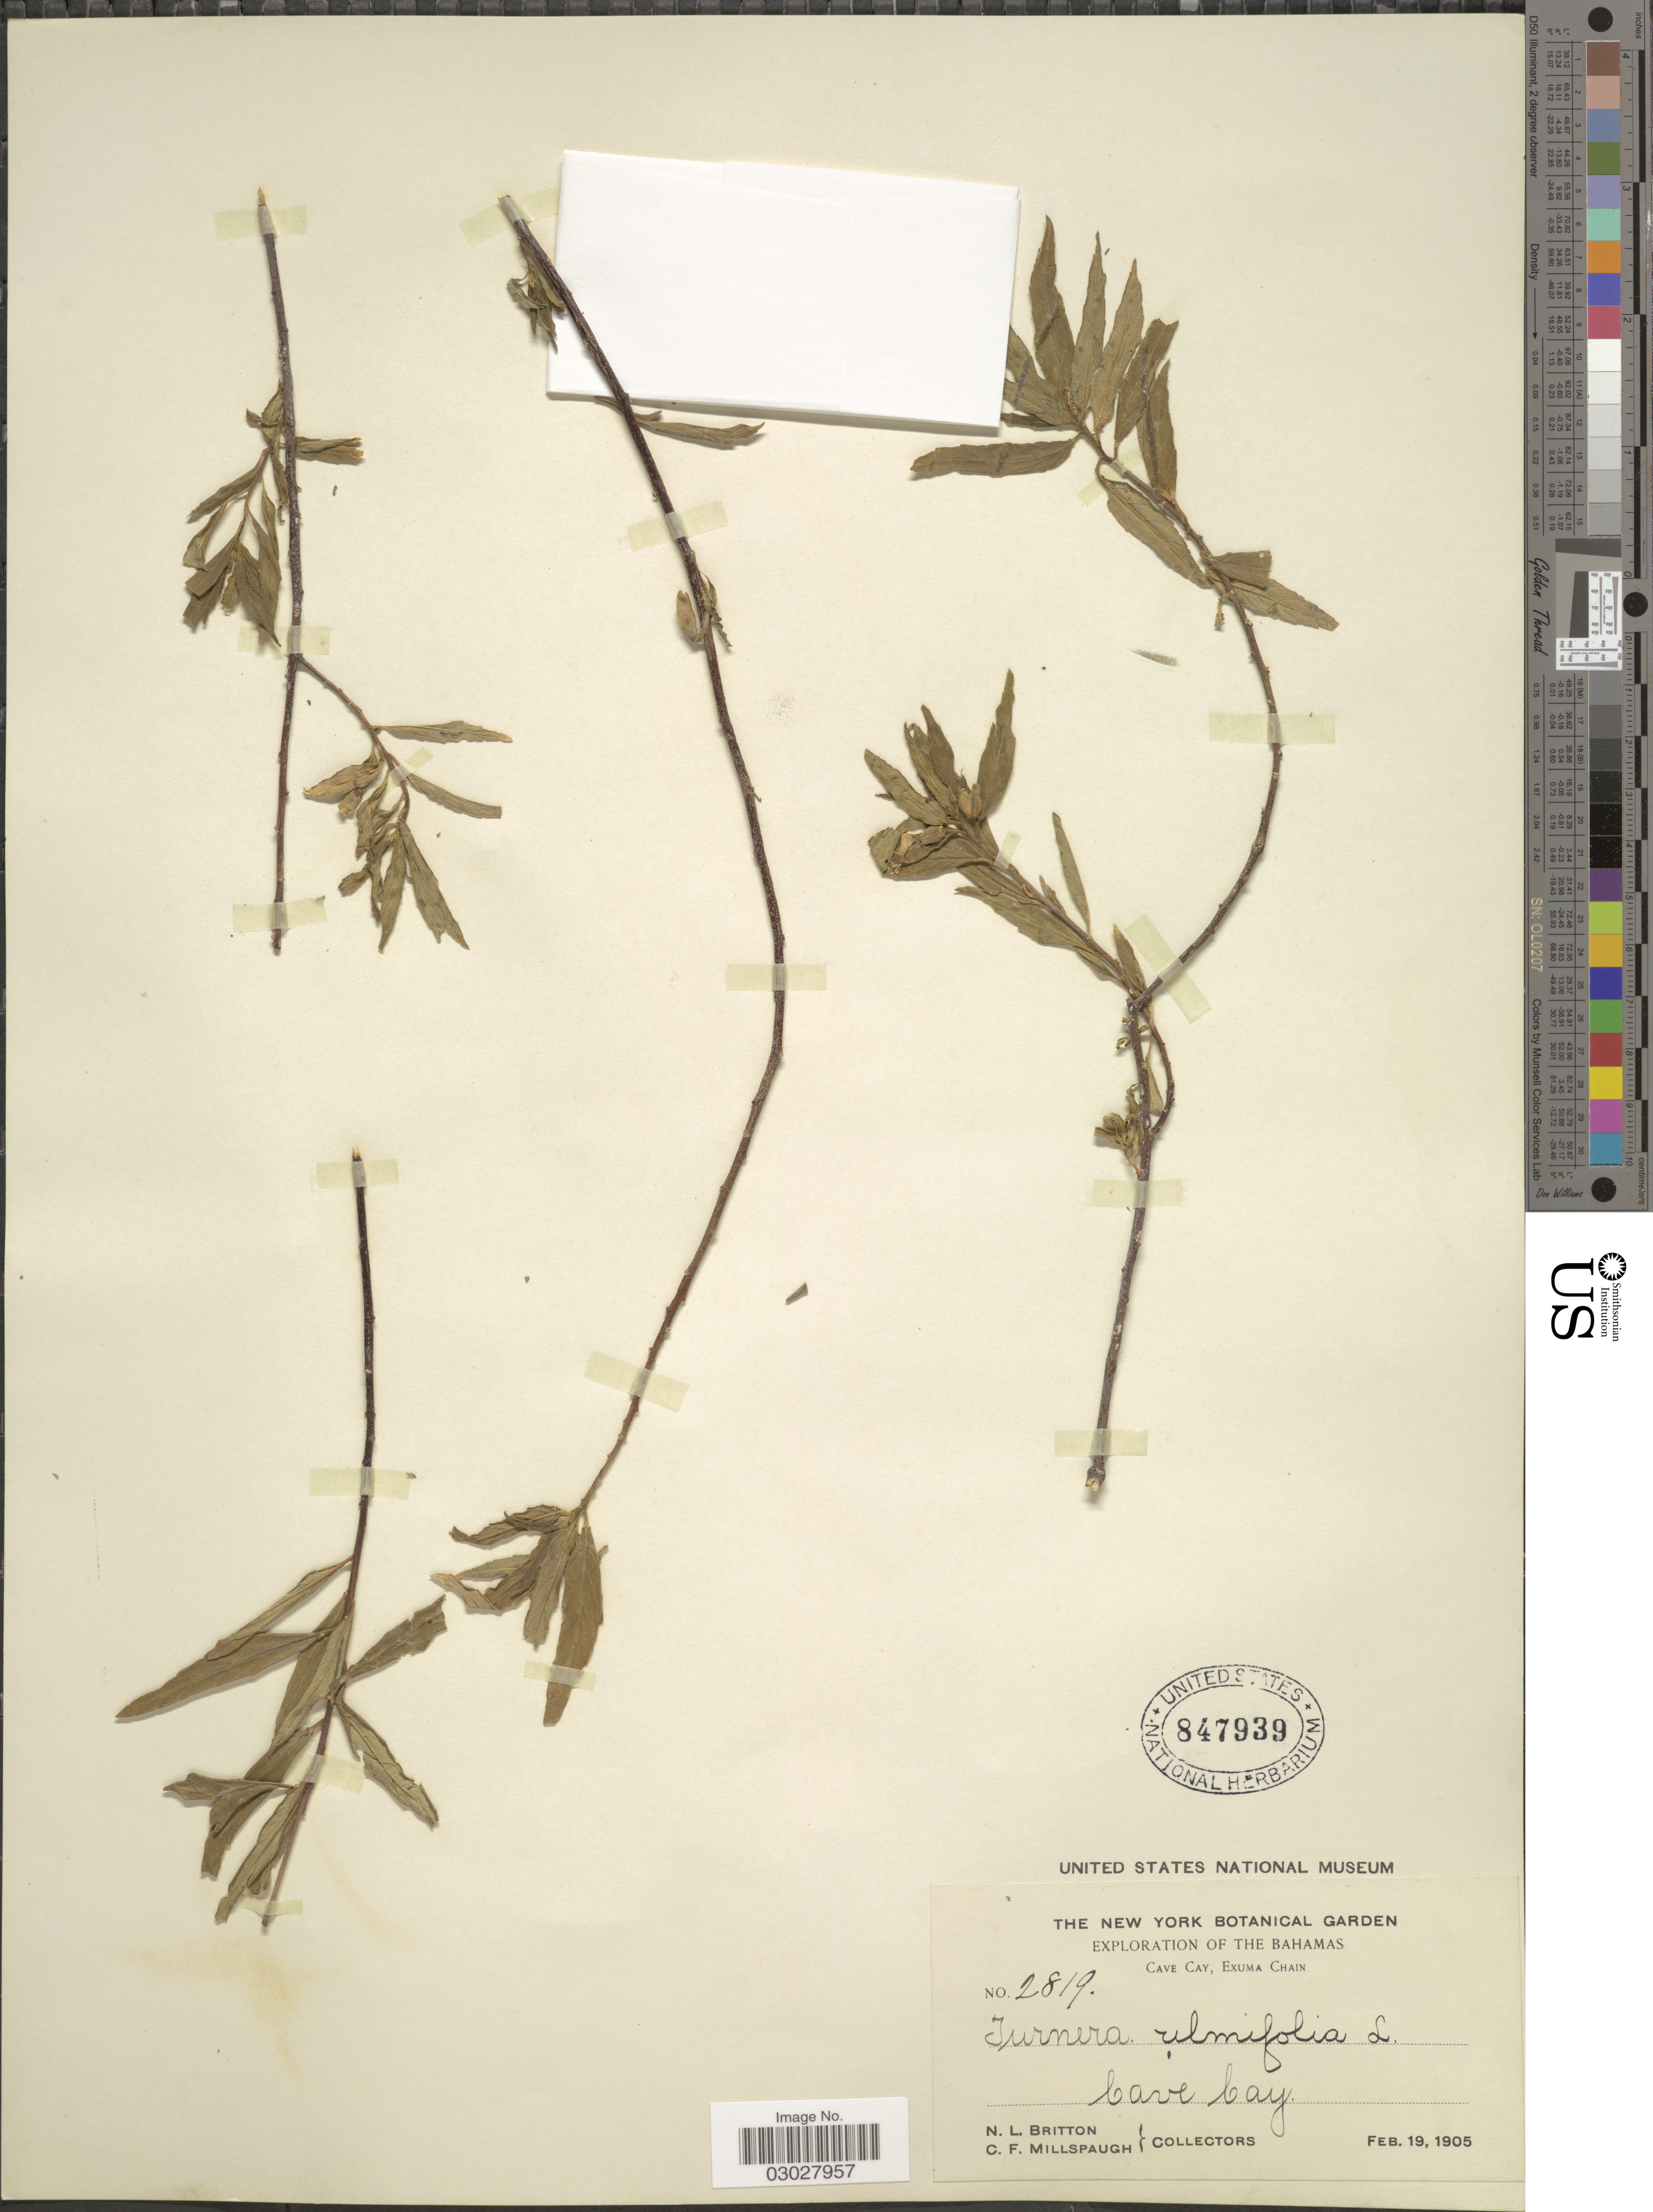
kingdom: Plantae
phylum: Tracheophyta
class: Magnoliopsida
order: Malpighiales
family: Turneraceae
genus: Turnera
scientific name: Turnera ulmifolia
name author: L.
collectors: N. Britton & C. F. Millspaugh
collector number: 2819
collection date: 1905-02-19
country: Bahamas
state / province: Exuma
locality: Cave Cay, Exuma Chain. Cave Cay.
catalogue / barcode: US 847939